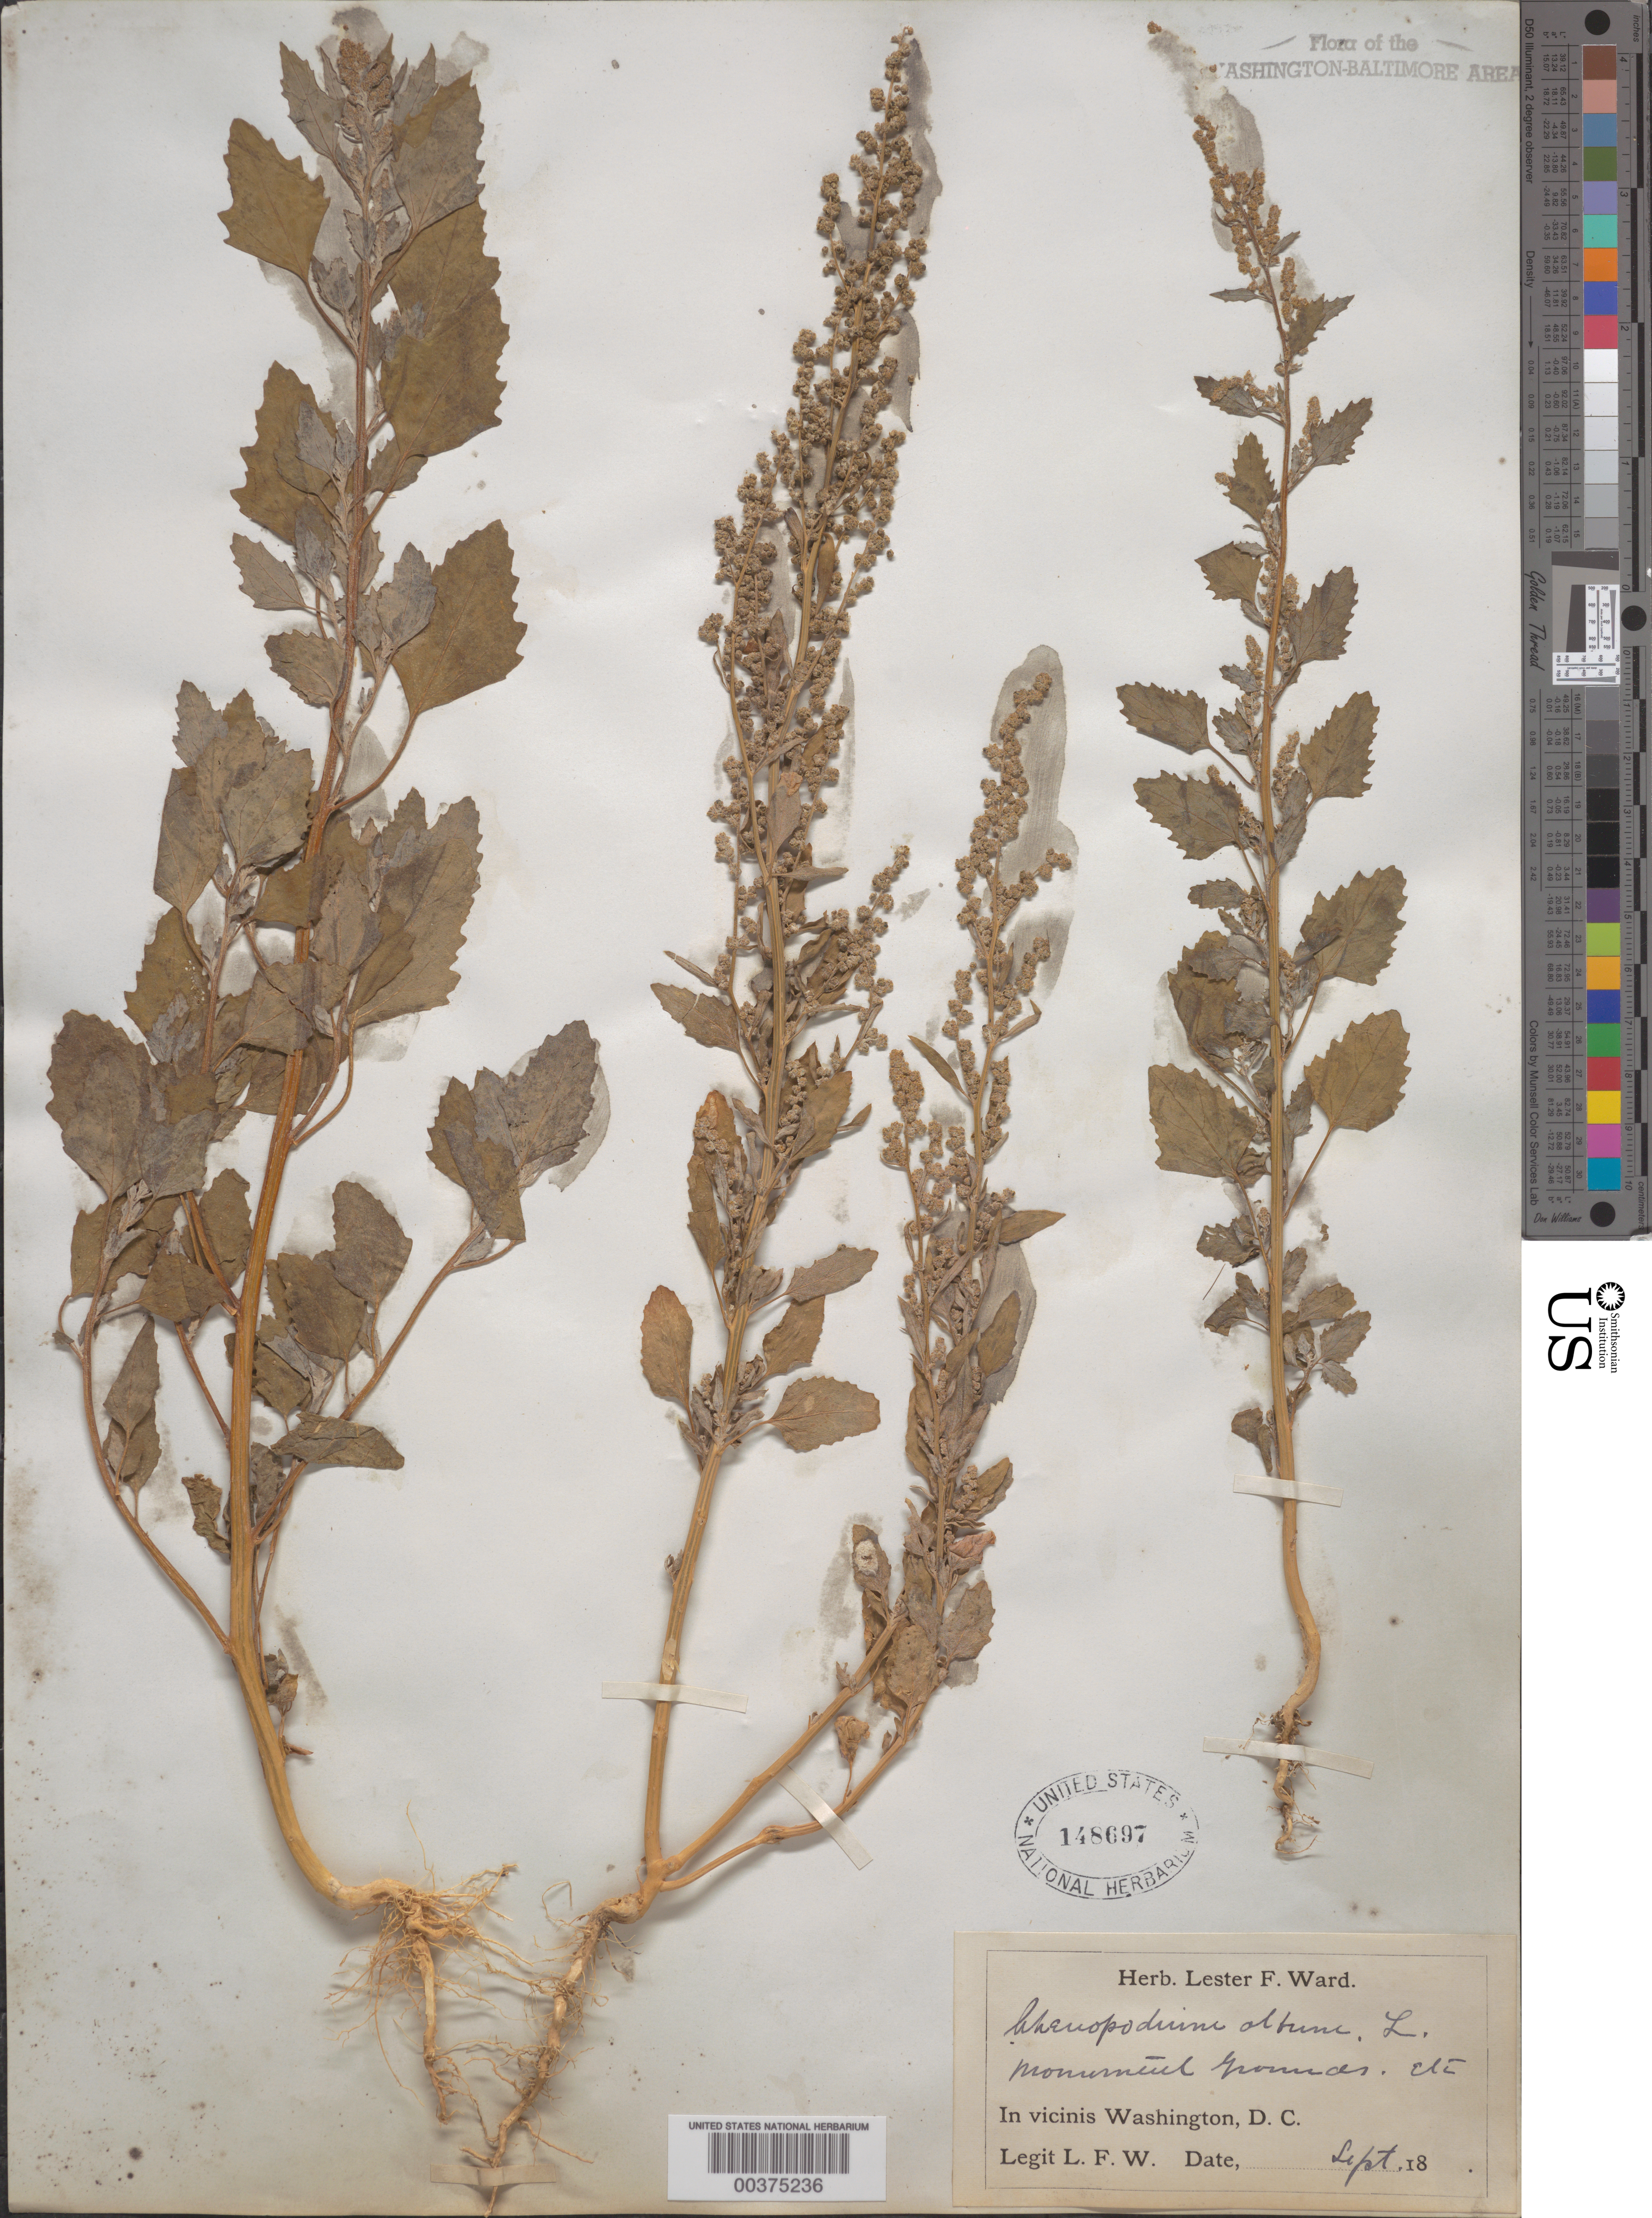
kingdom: Plantae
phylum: Tracheophyta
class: Magnoliopsida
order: Caryophyllales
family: Amaranthaceae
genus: Chenopodium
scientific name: Chenopodium album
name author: L.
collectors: L. F. Ward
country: United States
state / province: District of Columbia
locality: Monument grounds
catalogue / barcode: US 148697